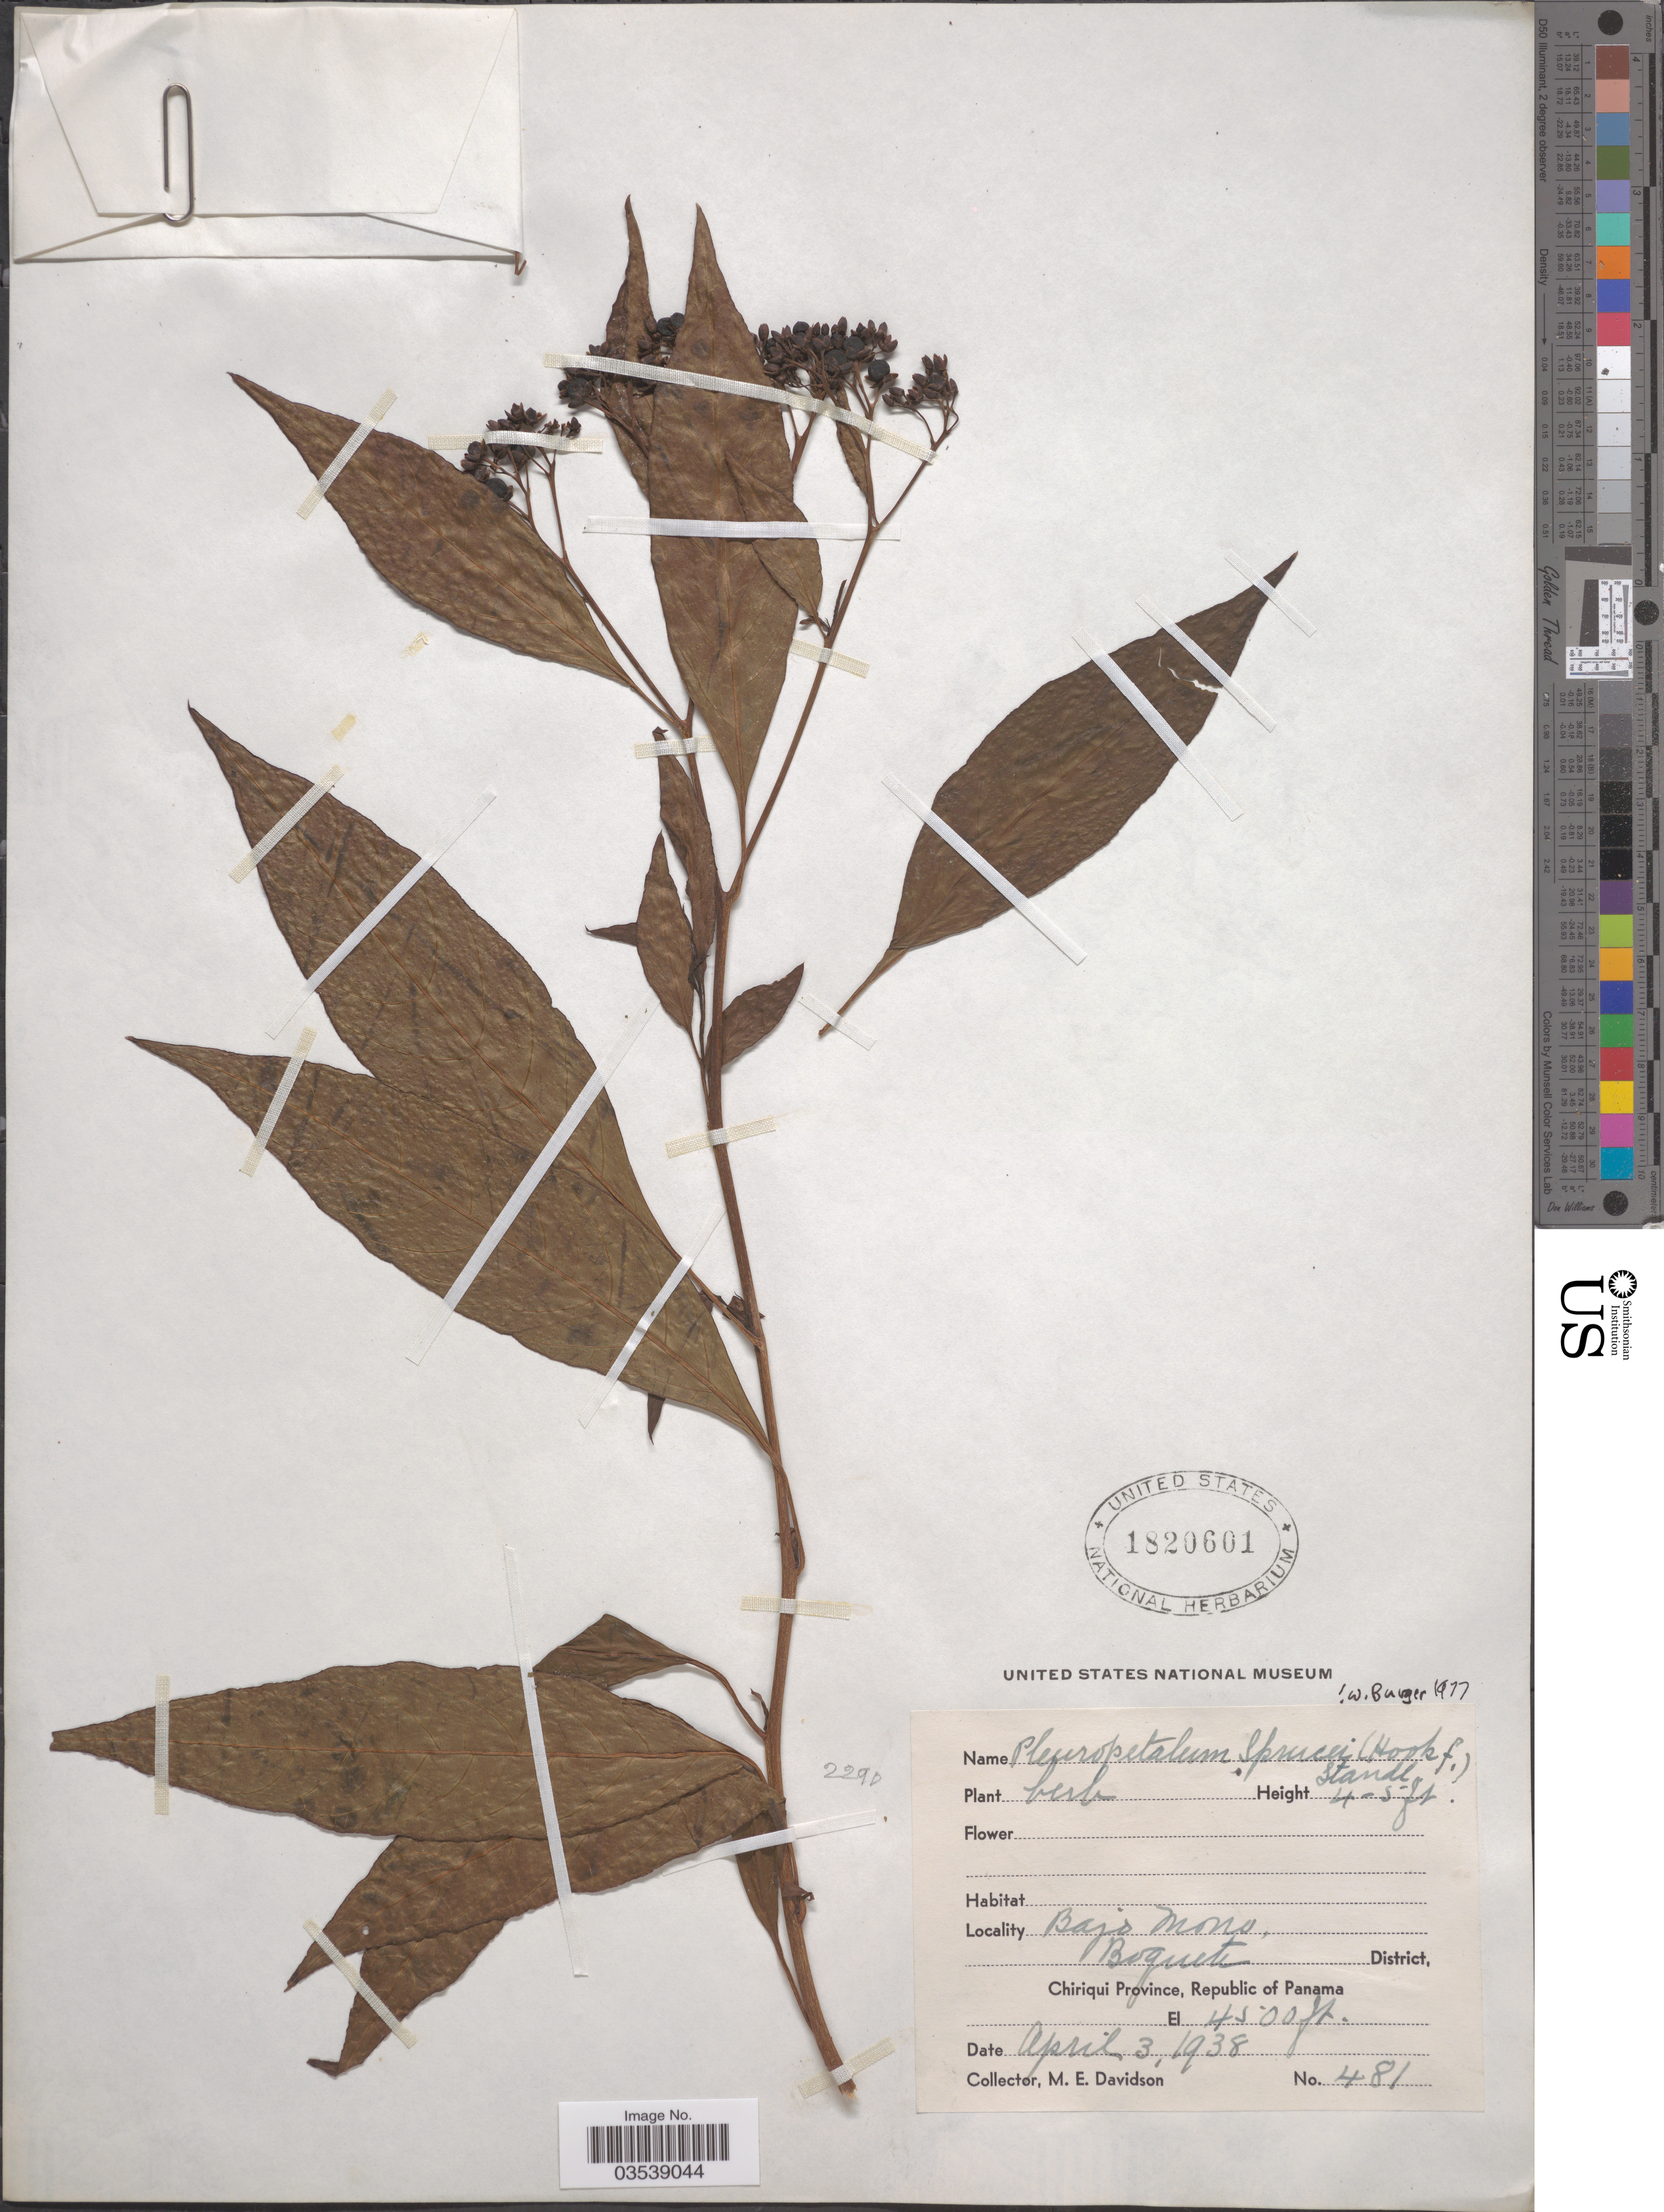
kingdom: Plantae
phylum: Tracheophyta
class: Magnoliopsida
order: Caryophyllales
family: Amaranthaceae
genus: Pleuropetalum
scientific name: Pleuropetalum sprucei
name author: (Hook. f.) Standl.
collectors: M. E. Davidson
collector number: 481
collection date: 1938-04-03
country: Panama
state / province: Chiriqui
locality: Bajo Mono, Boquete District.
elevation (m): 1372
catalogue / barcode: US 1820601